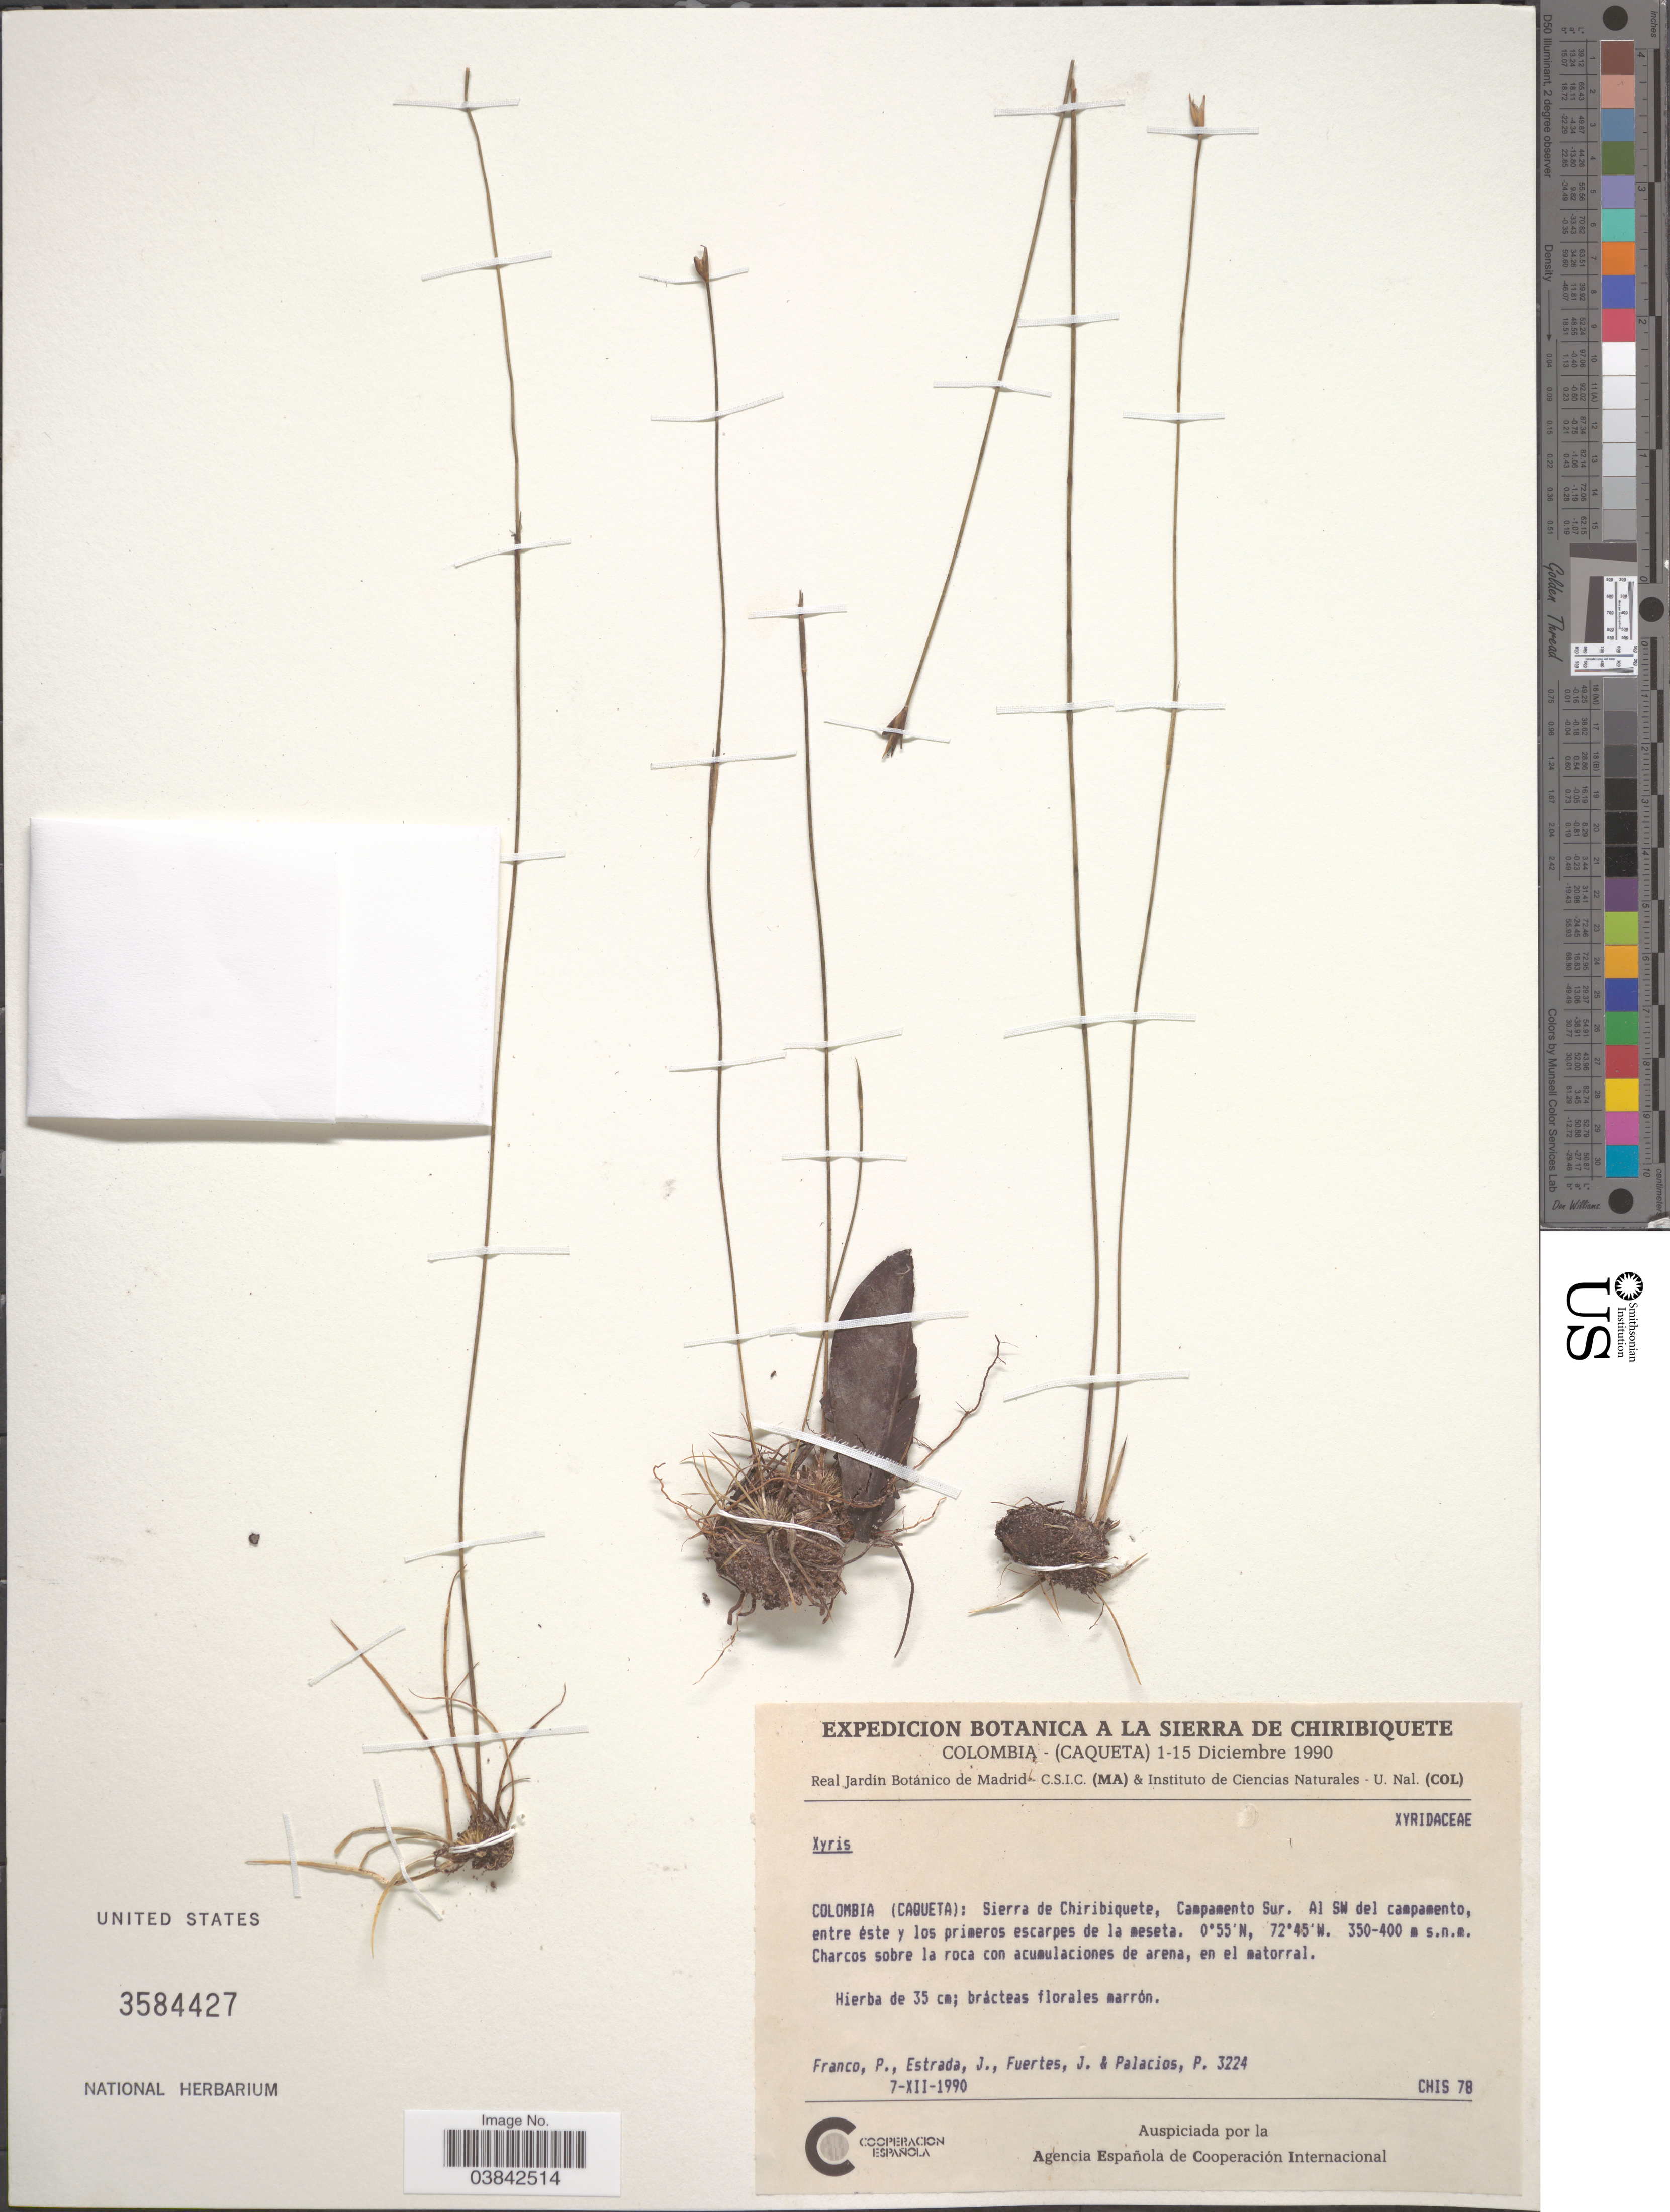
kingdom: Plantae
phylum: Tracheophyta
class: Liliopsida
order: Poales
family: Xyridaceae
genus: Xyris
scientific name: Xyris sp.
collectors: P. Franco, J. Estrada, J. Fuertes & P. Palacios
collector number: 3224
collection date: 1990-12-07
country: Colombia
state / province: Caquetá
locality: Sierra de Chiribiquete, Campamento Sur. Al SW del campamento.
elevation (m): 350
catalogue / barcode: US 3584427